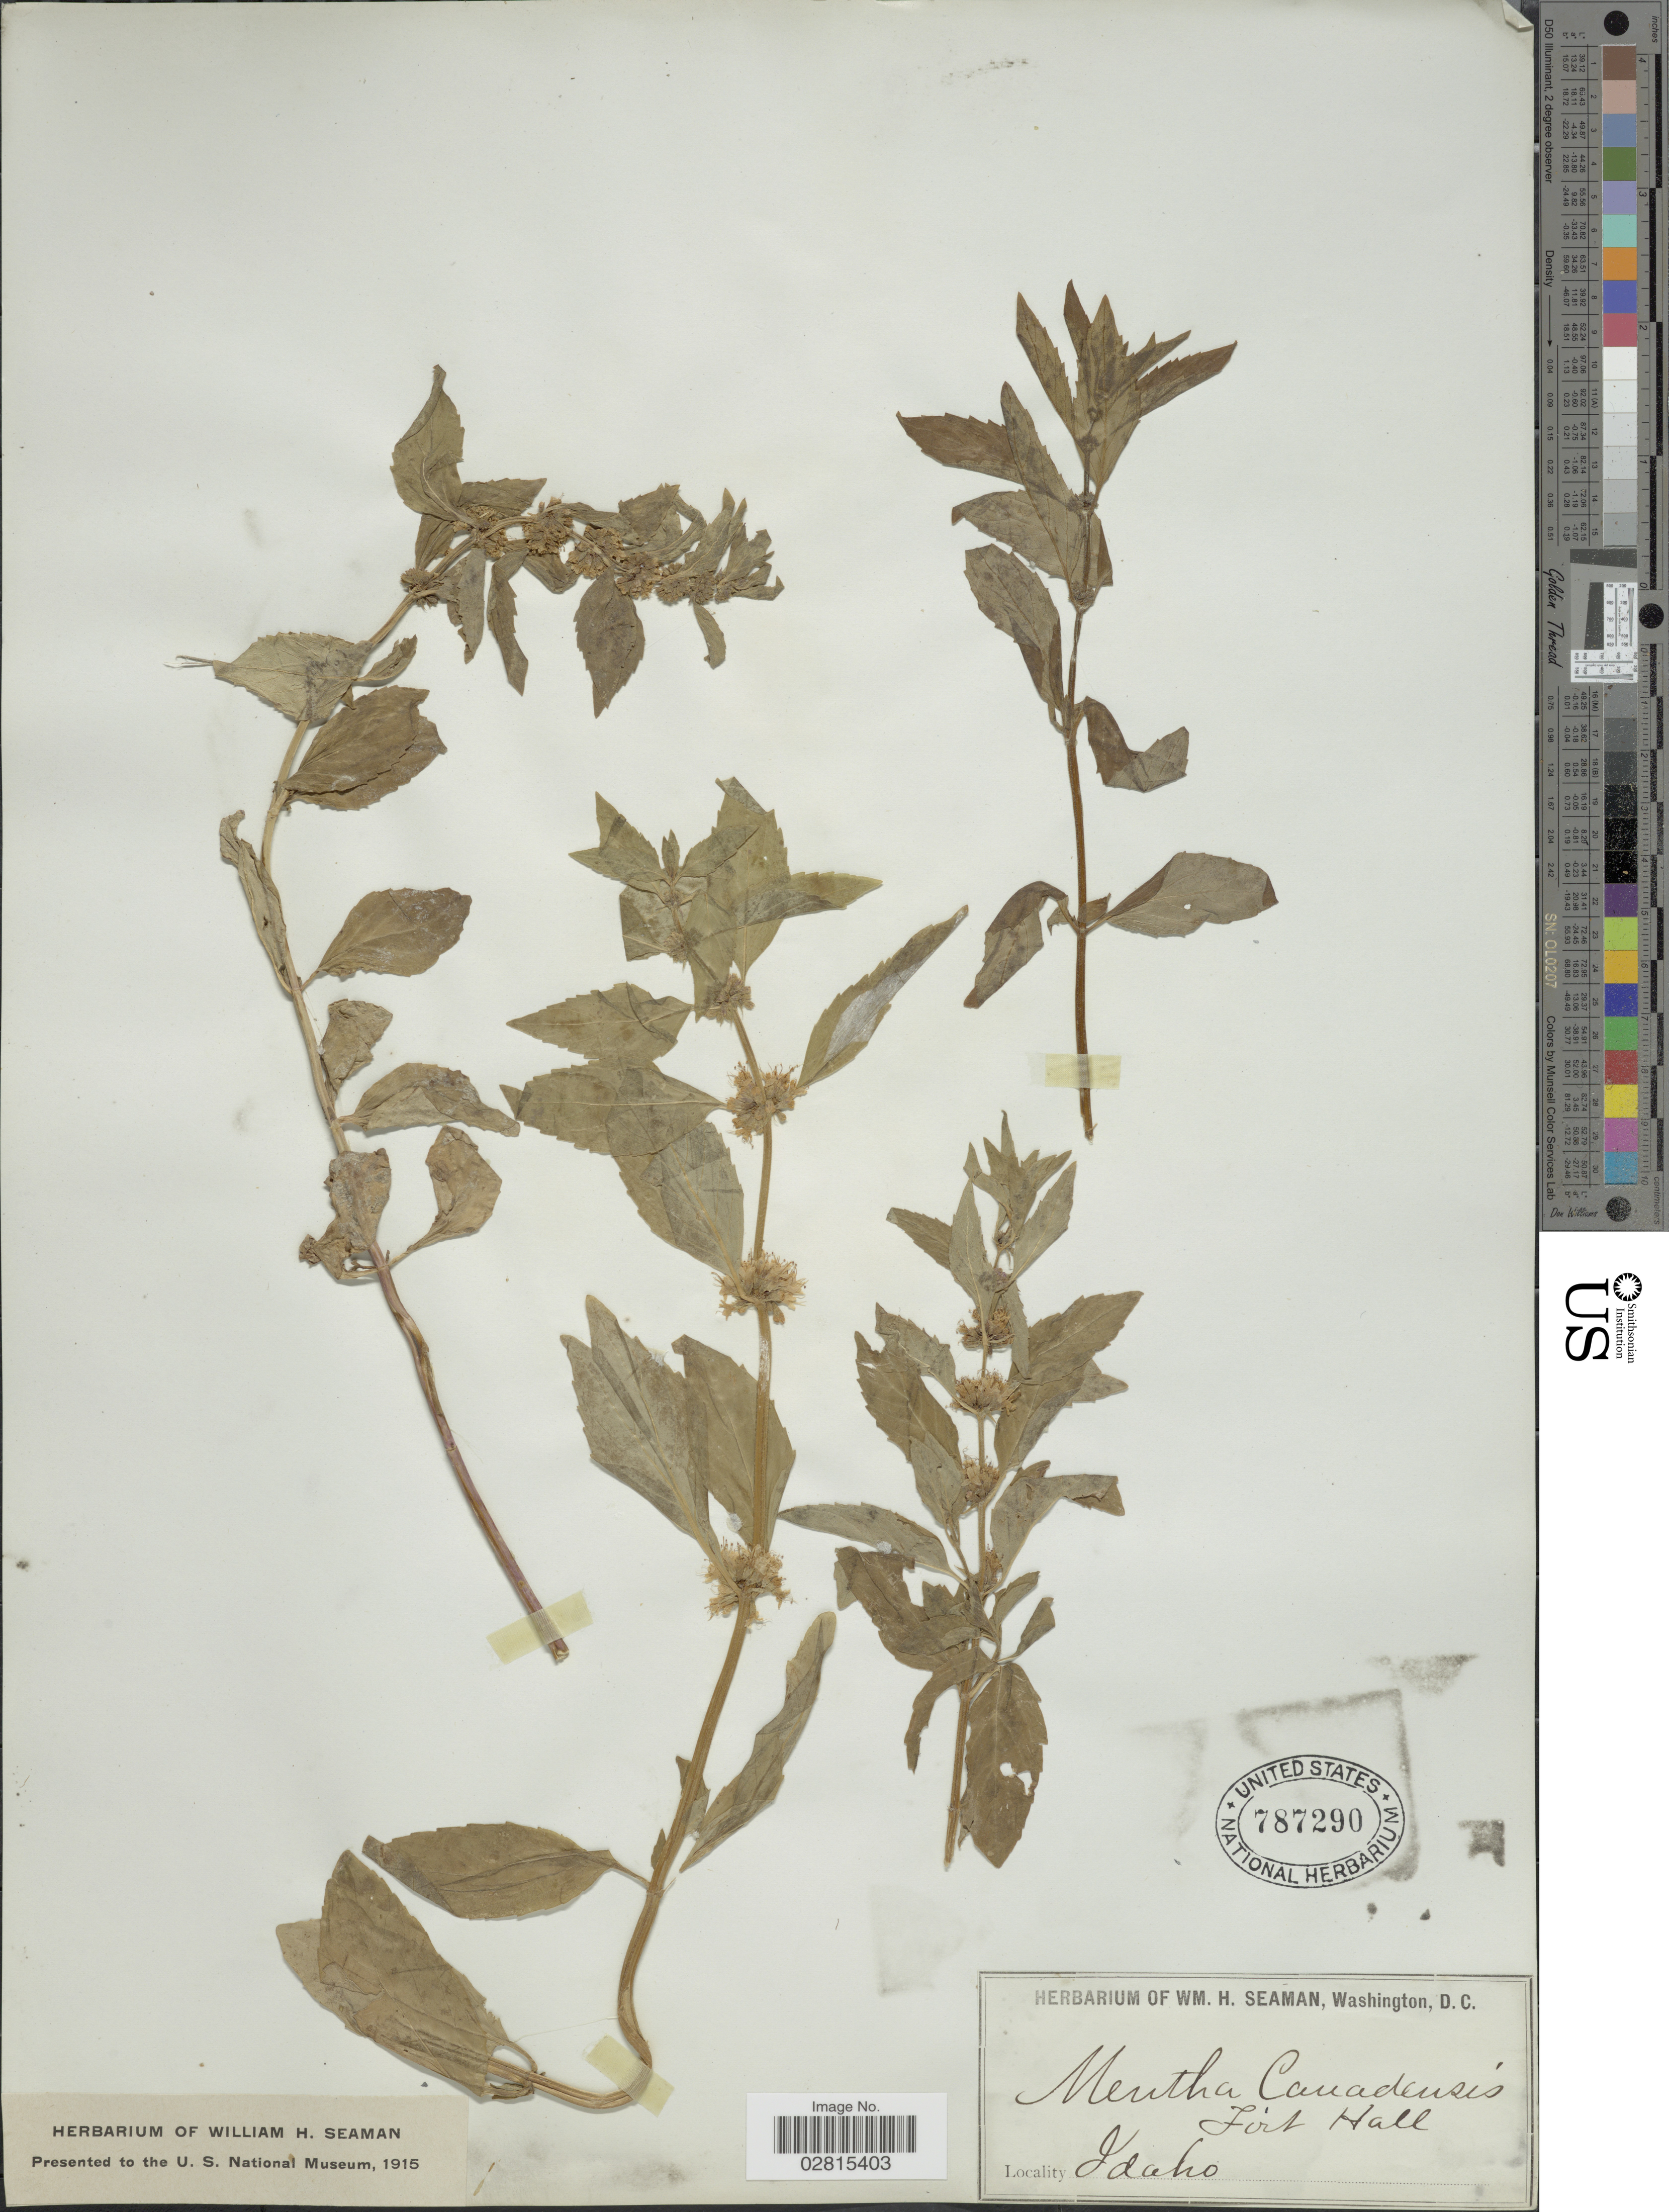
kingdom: Plantae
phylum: Tracheophyta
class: Magnoliopsida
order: Lamiales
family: Lamiaceae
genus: Mentha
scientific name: Mentha canadensis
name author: L.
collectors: Ex herb. W. H. Seaman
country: United States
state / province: Idaho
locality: Fòrt Hall.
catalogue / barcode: US 787290